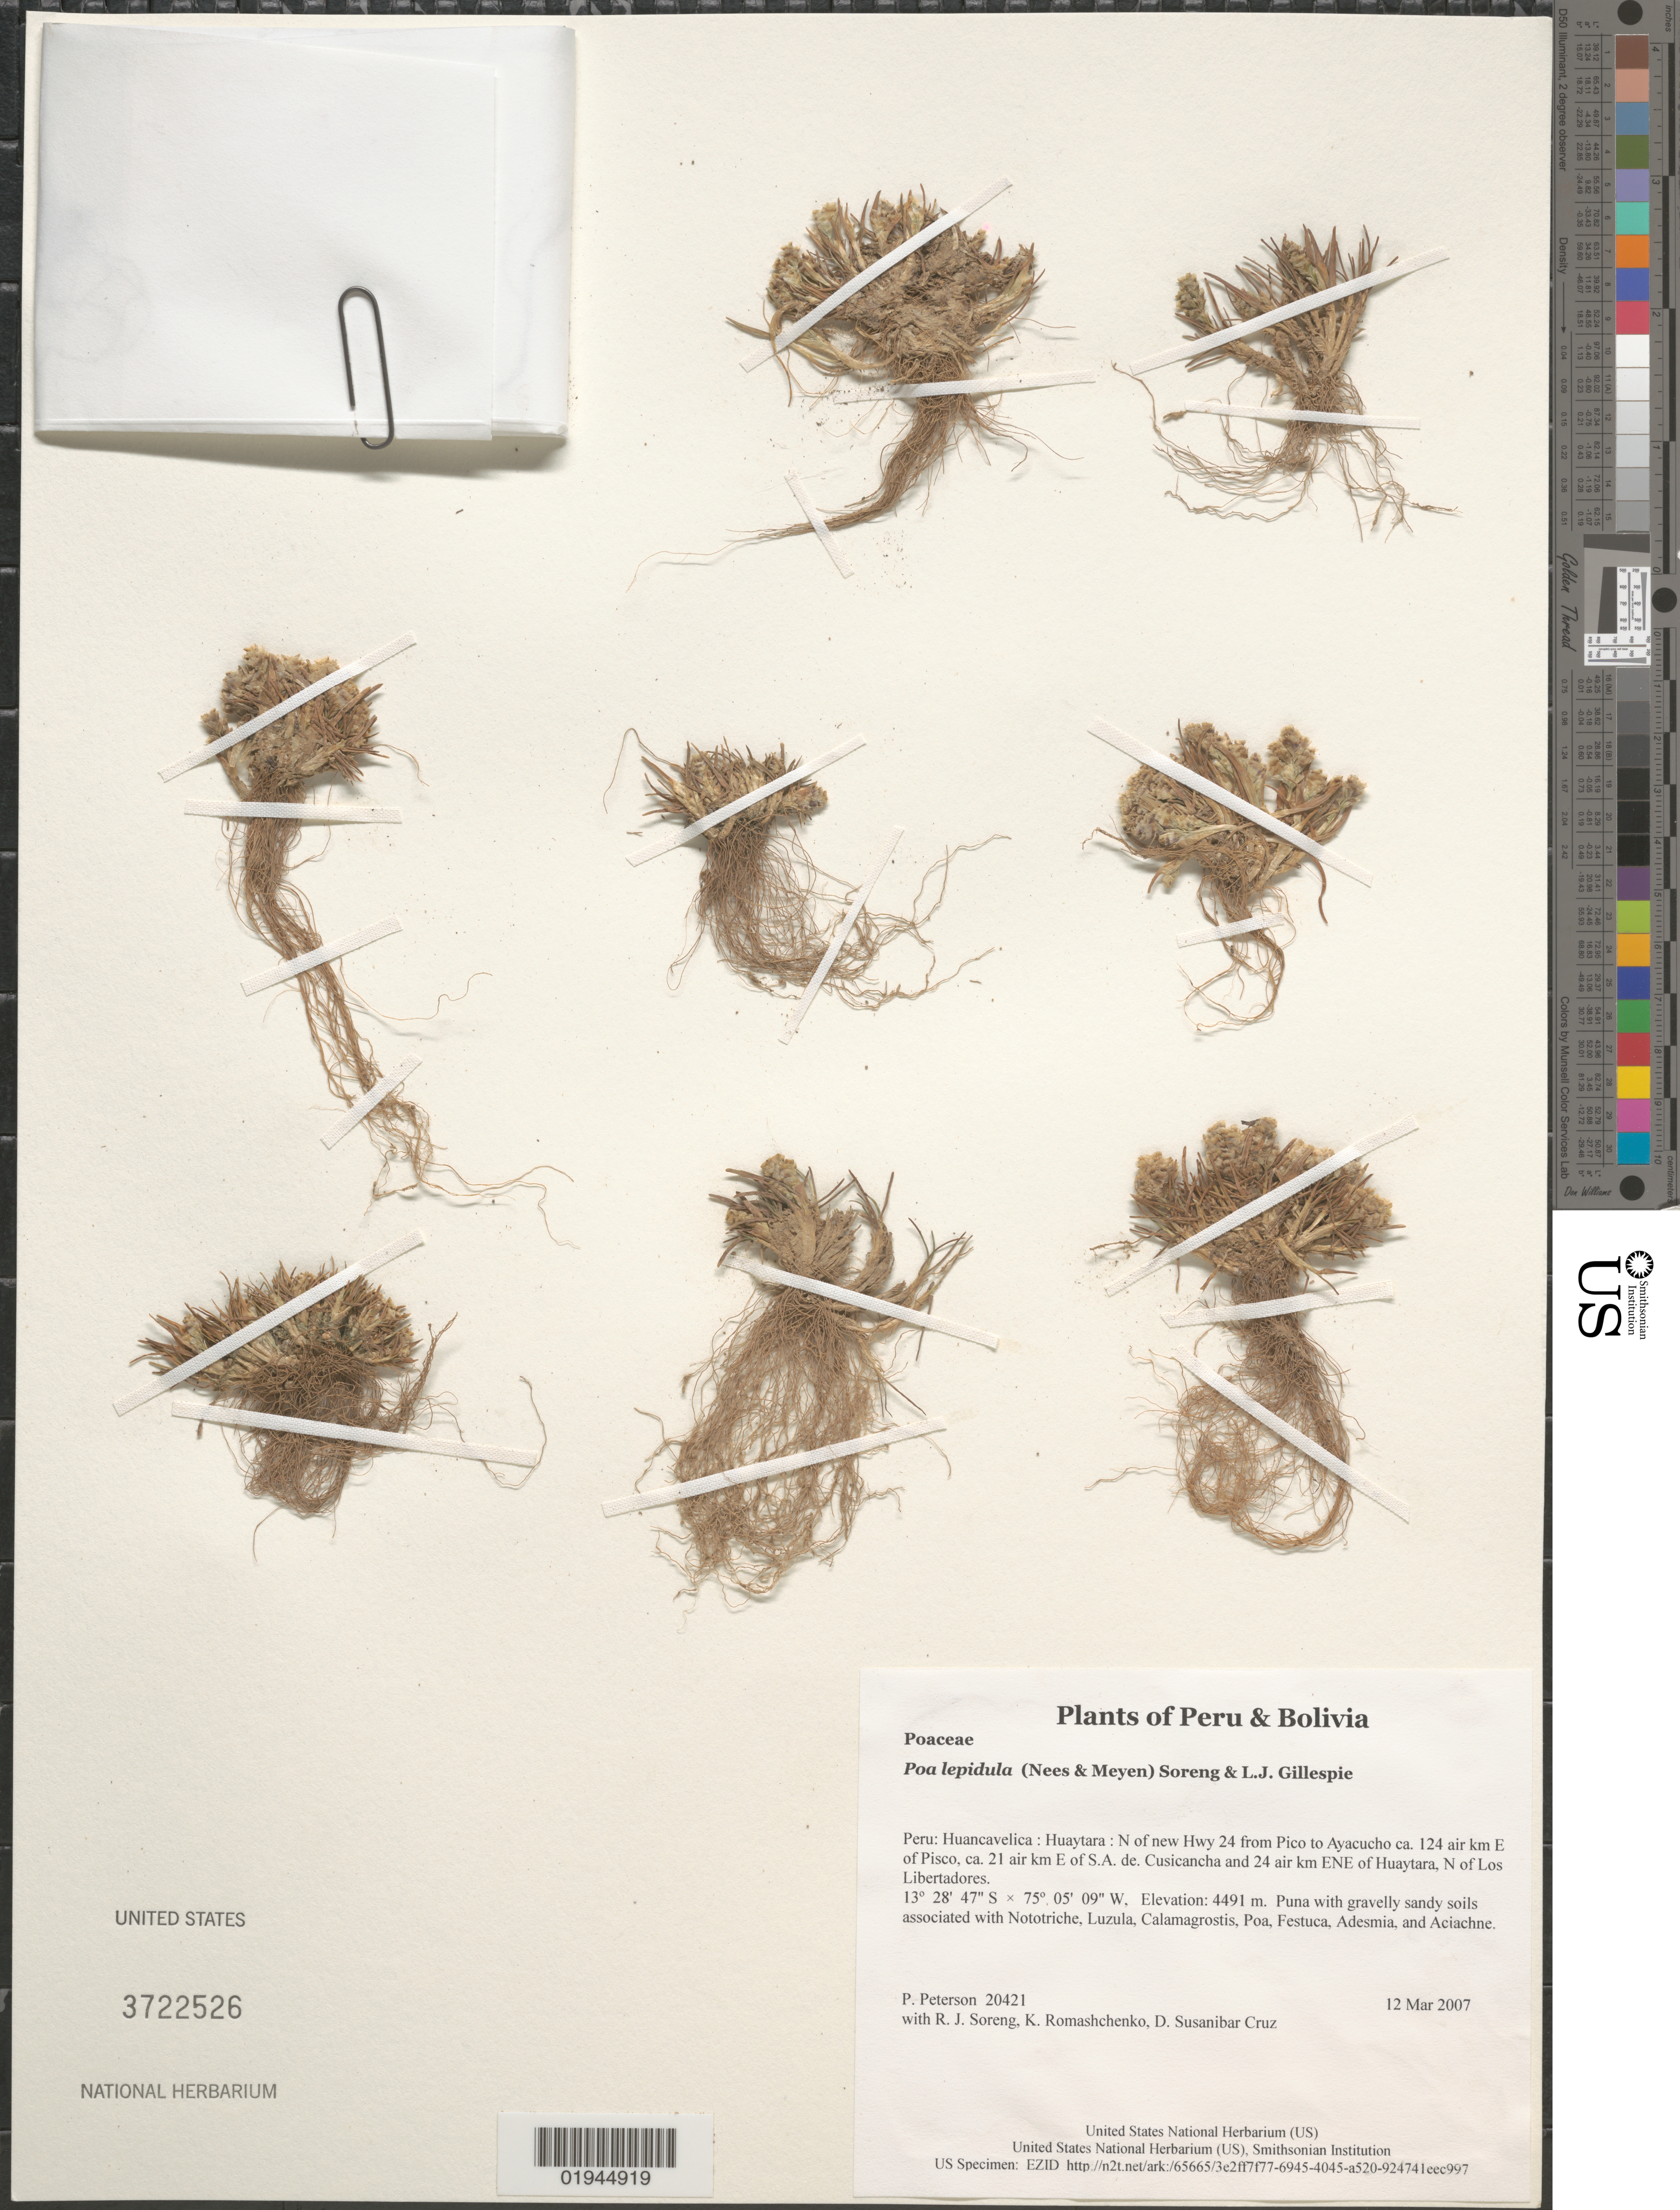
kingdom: Plantae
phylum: Tracheophyta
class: Liliopsida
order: Poales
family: Poaceae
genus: Poa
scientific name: Poa lepidula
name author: (Nees & Meyen) Soreng & L.J. Gillespie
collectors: P. M. Peterson, R. J. Soreng, K. Romashchenko & D. Susanibar Cruz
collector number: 20421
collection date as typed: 12 Mar 2007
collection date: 2007-03-12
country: Peru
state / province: Huancavelica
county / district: Huaytara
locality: N of new Hwy 24 from Pico to Ayacucho ca. 124 air km E of Pisco, ca. 21 air km E of S.A. de. Cusicancha and 24 air km ENE of Huaytara, N of Los Libertadores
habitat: Puna with gravelly sandy soils associated with Nototriche, Luzula, Calamagrostis, Poa, Festuca, Adesmia, and Aciachne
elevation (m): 4491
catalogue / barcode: US 3722526